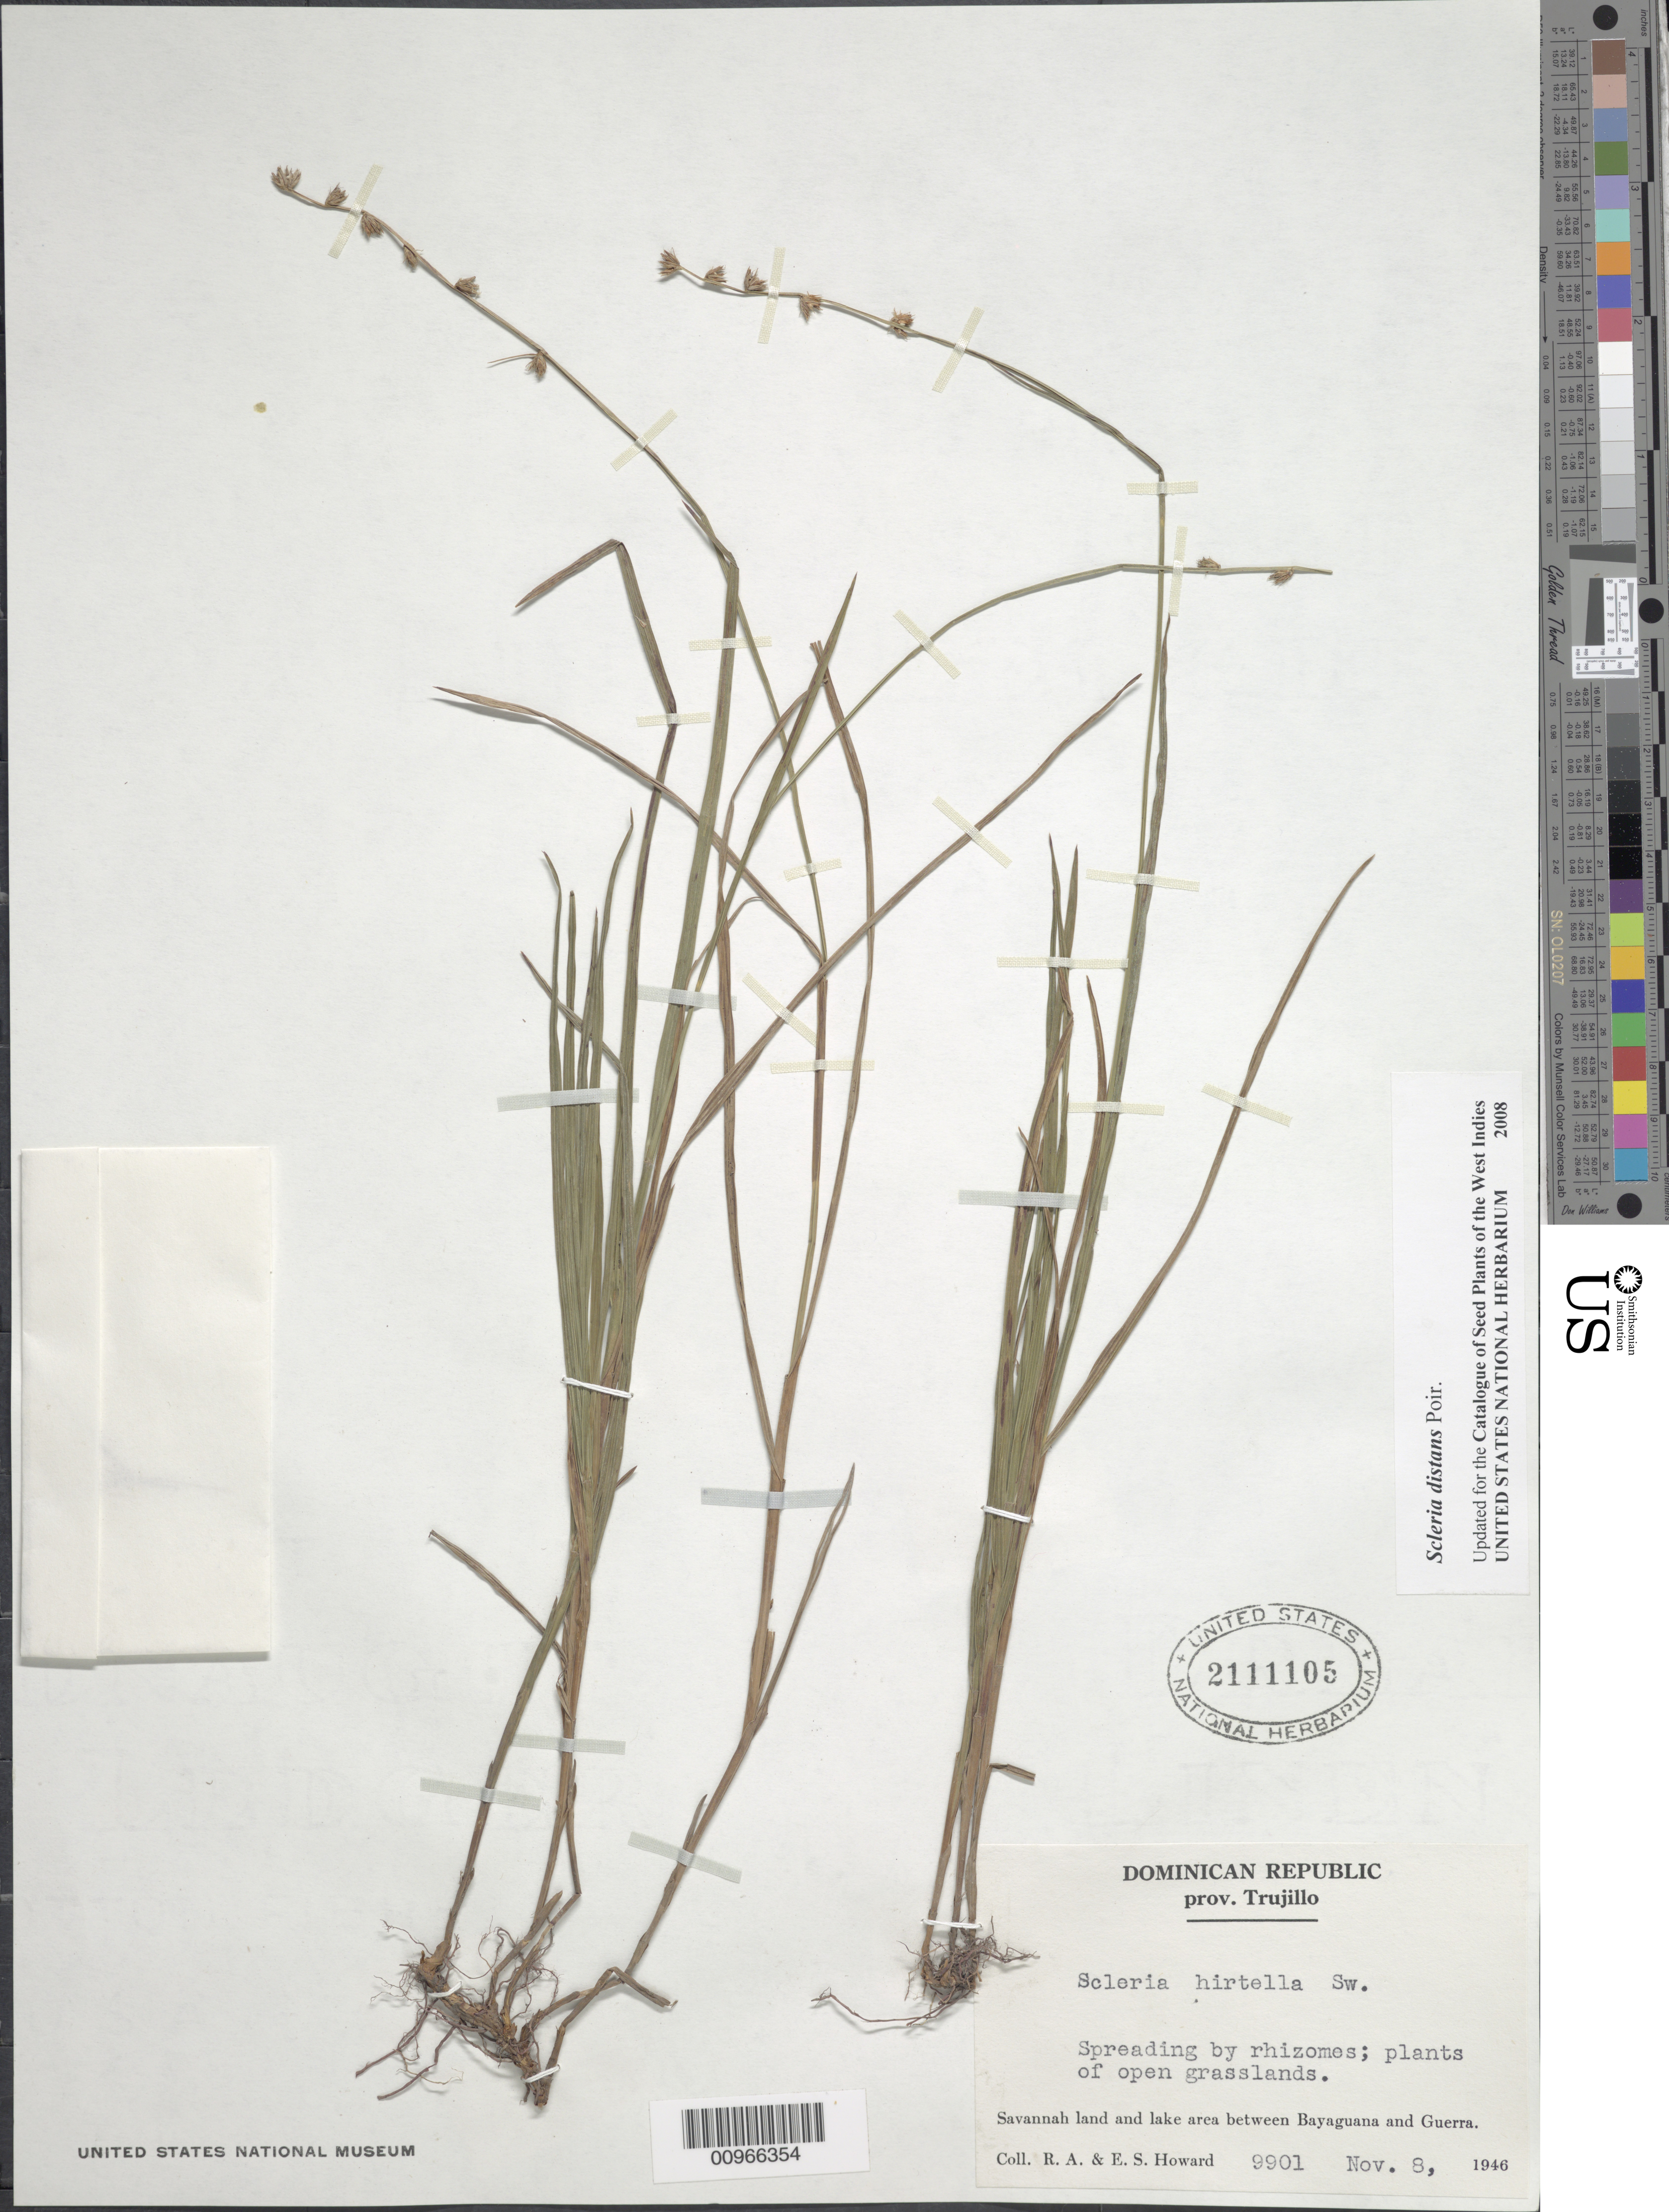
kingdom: Plantae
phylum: Tracheophyta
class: Liliopsida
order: Poales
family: Cyperaceae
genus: Scleria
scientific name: Scleria distans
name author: Poir.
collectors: R. A. Howard & E. S. Howard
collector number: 9901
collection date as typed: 08 Nov 1946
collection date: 1946-11-08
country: Dominican Republic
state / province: Santo Domingo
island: Hispaniola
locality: Savannah land and lake area between Bayaguana and Guerra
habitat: Open grasslands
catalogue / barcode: US 2111105